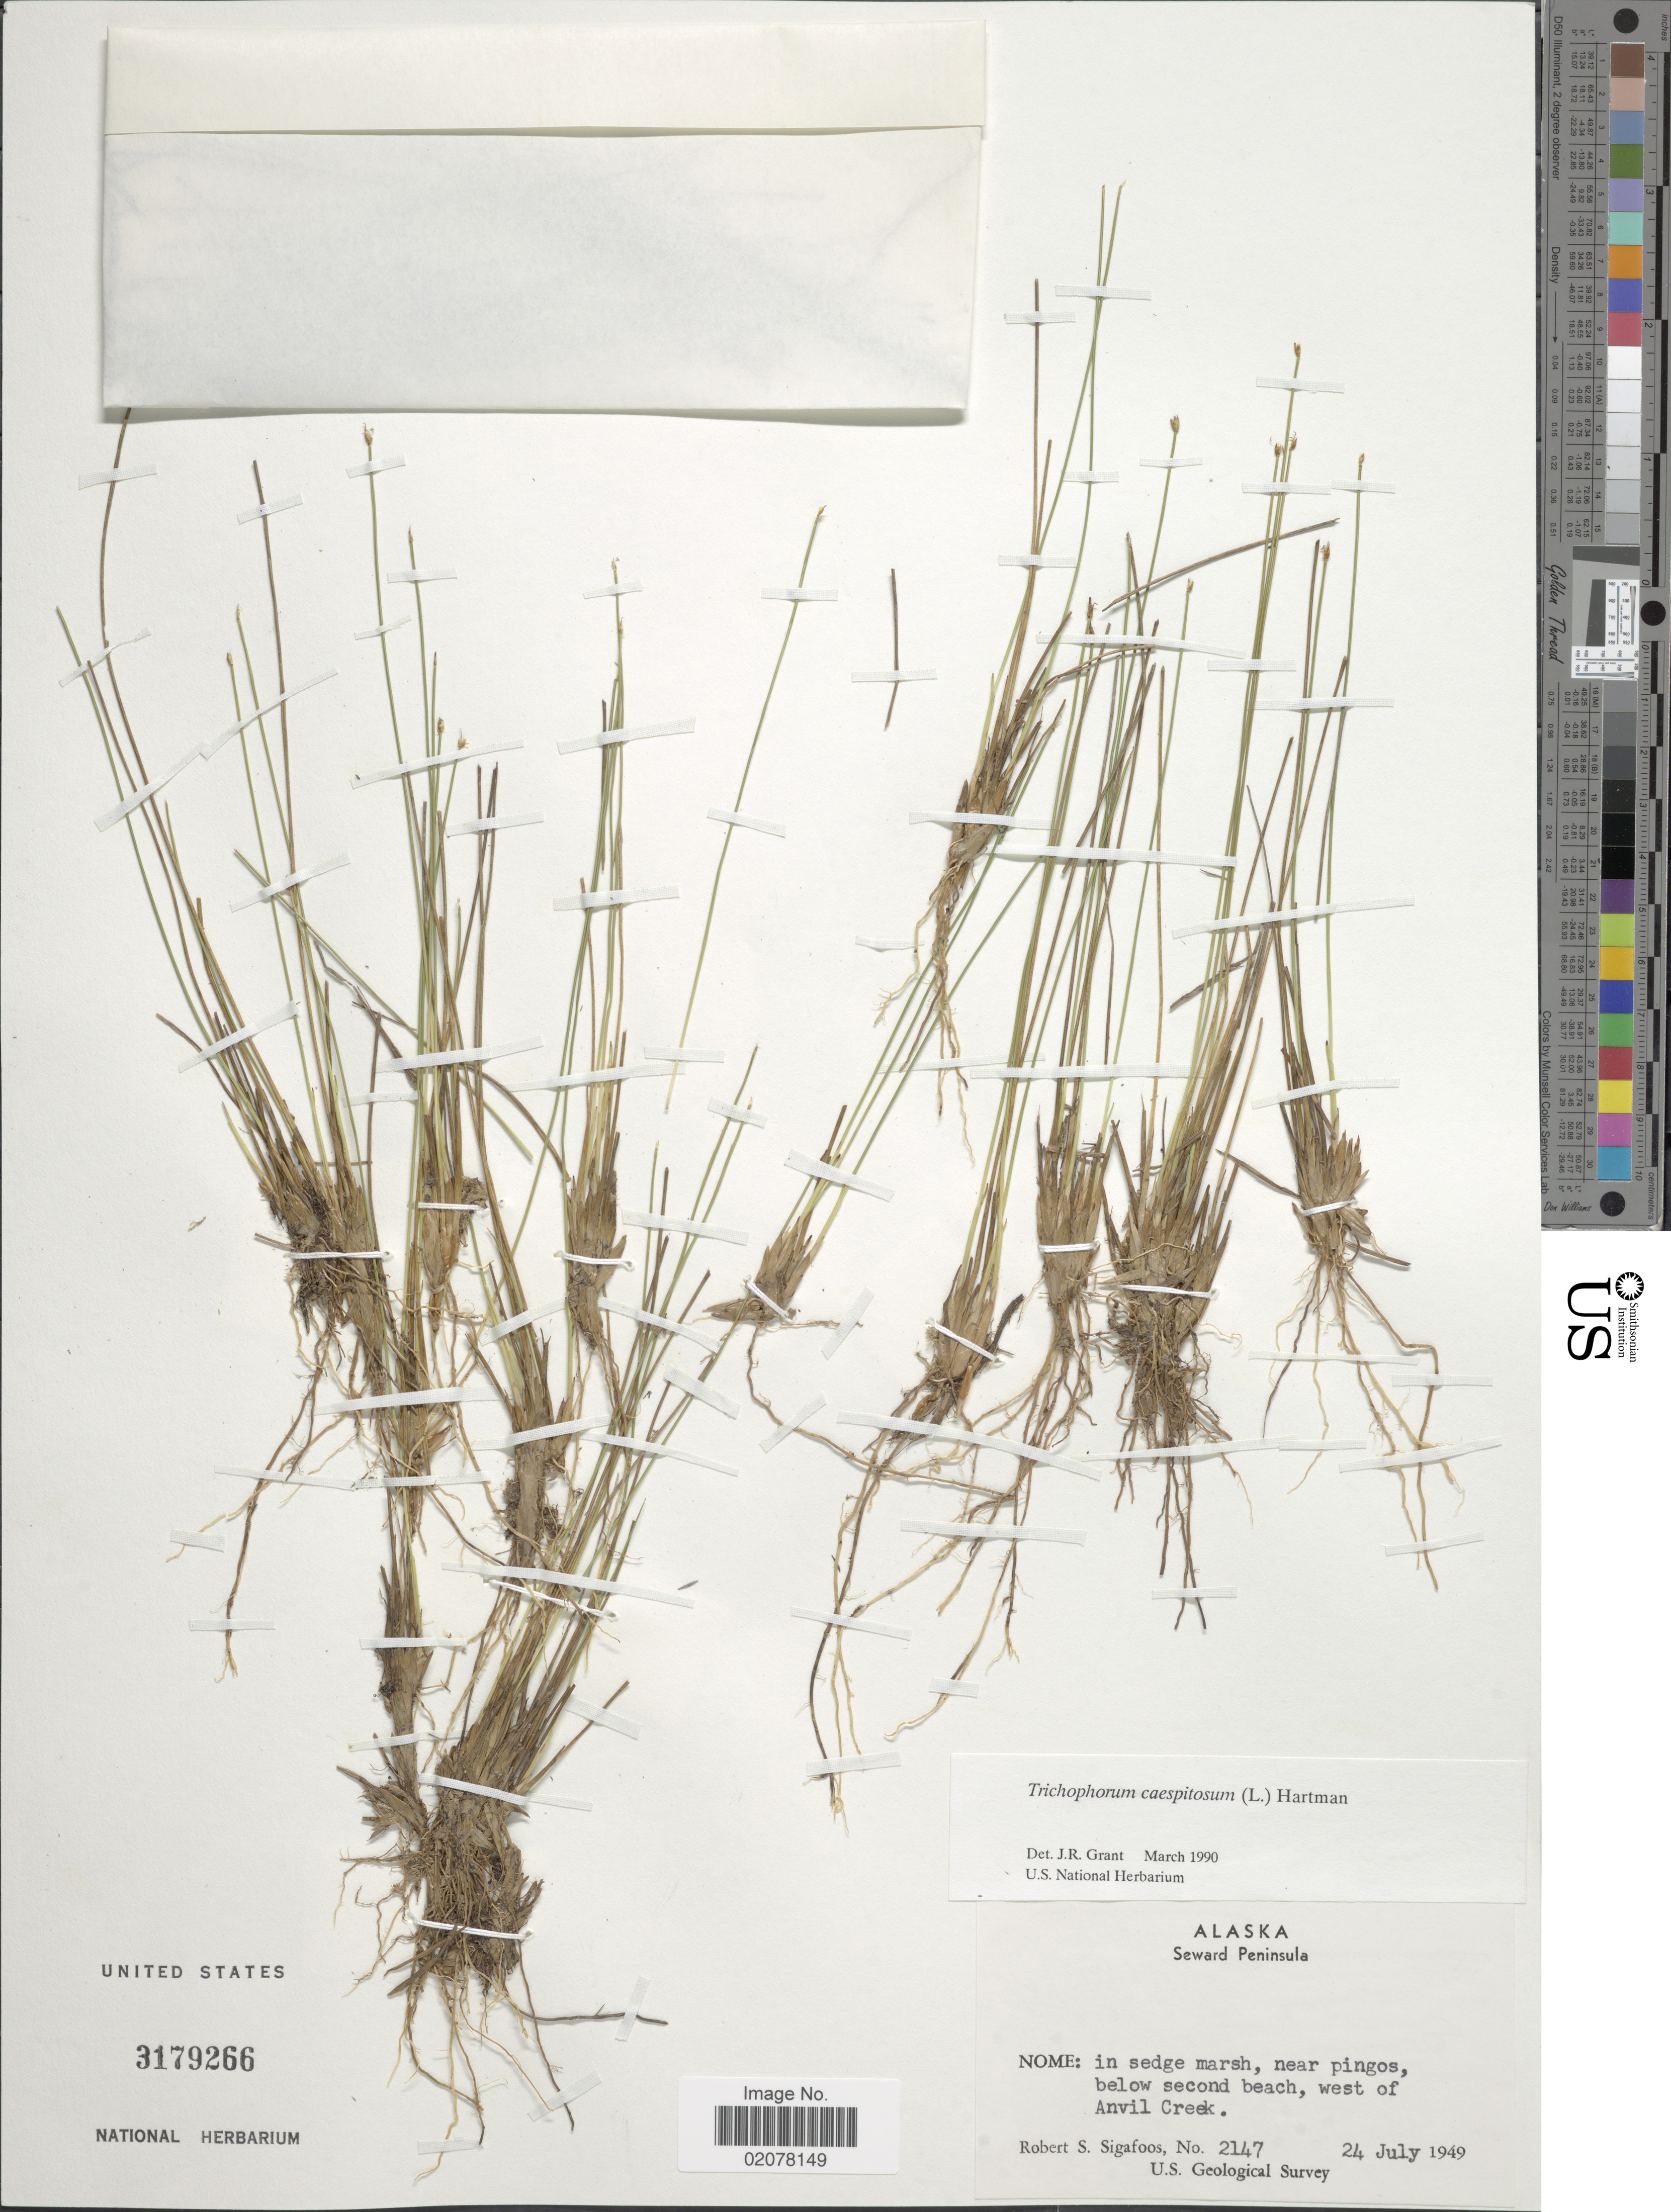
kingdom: Plantae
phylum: Tracheophyta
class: Liliopsida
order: Poales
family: Cyperaceae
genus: Trichophorum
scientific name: Trichophorum cespitosum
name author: (L.) Hartm.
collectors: R. Sigafoos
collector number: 2417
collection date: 1949-07-24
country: United States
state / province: Alaska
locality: Seward Peninsula, Nome: in sedge marsh, near pingos, below second beach, west of Anvil creek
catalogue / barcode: US 3179266